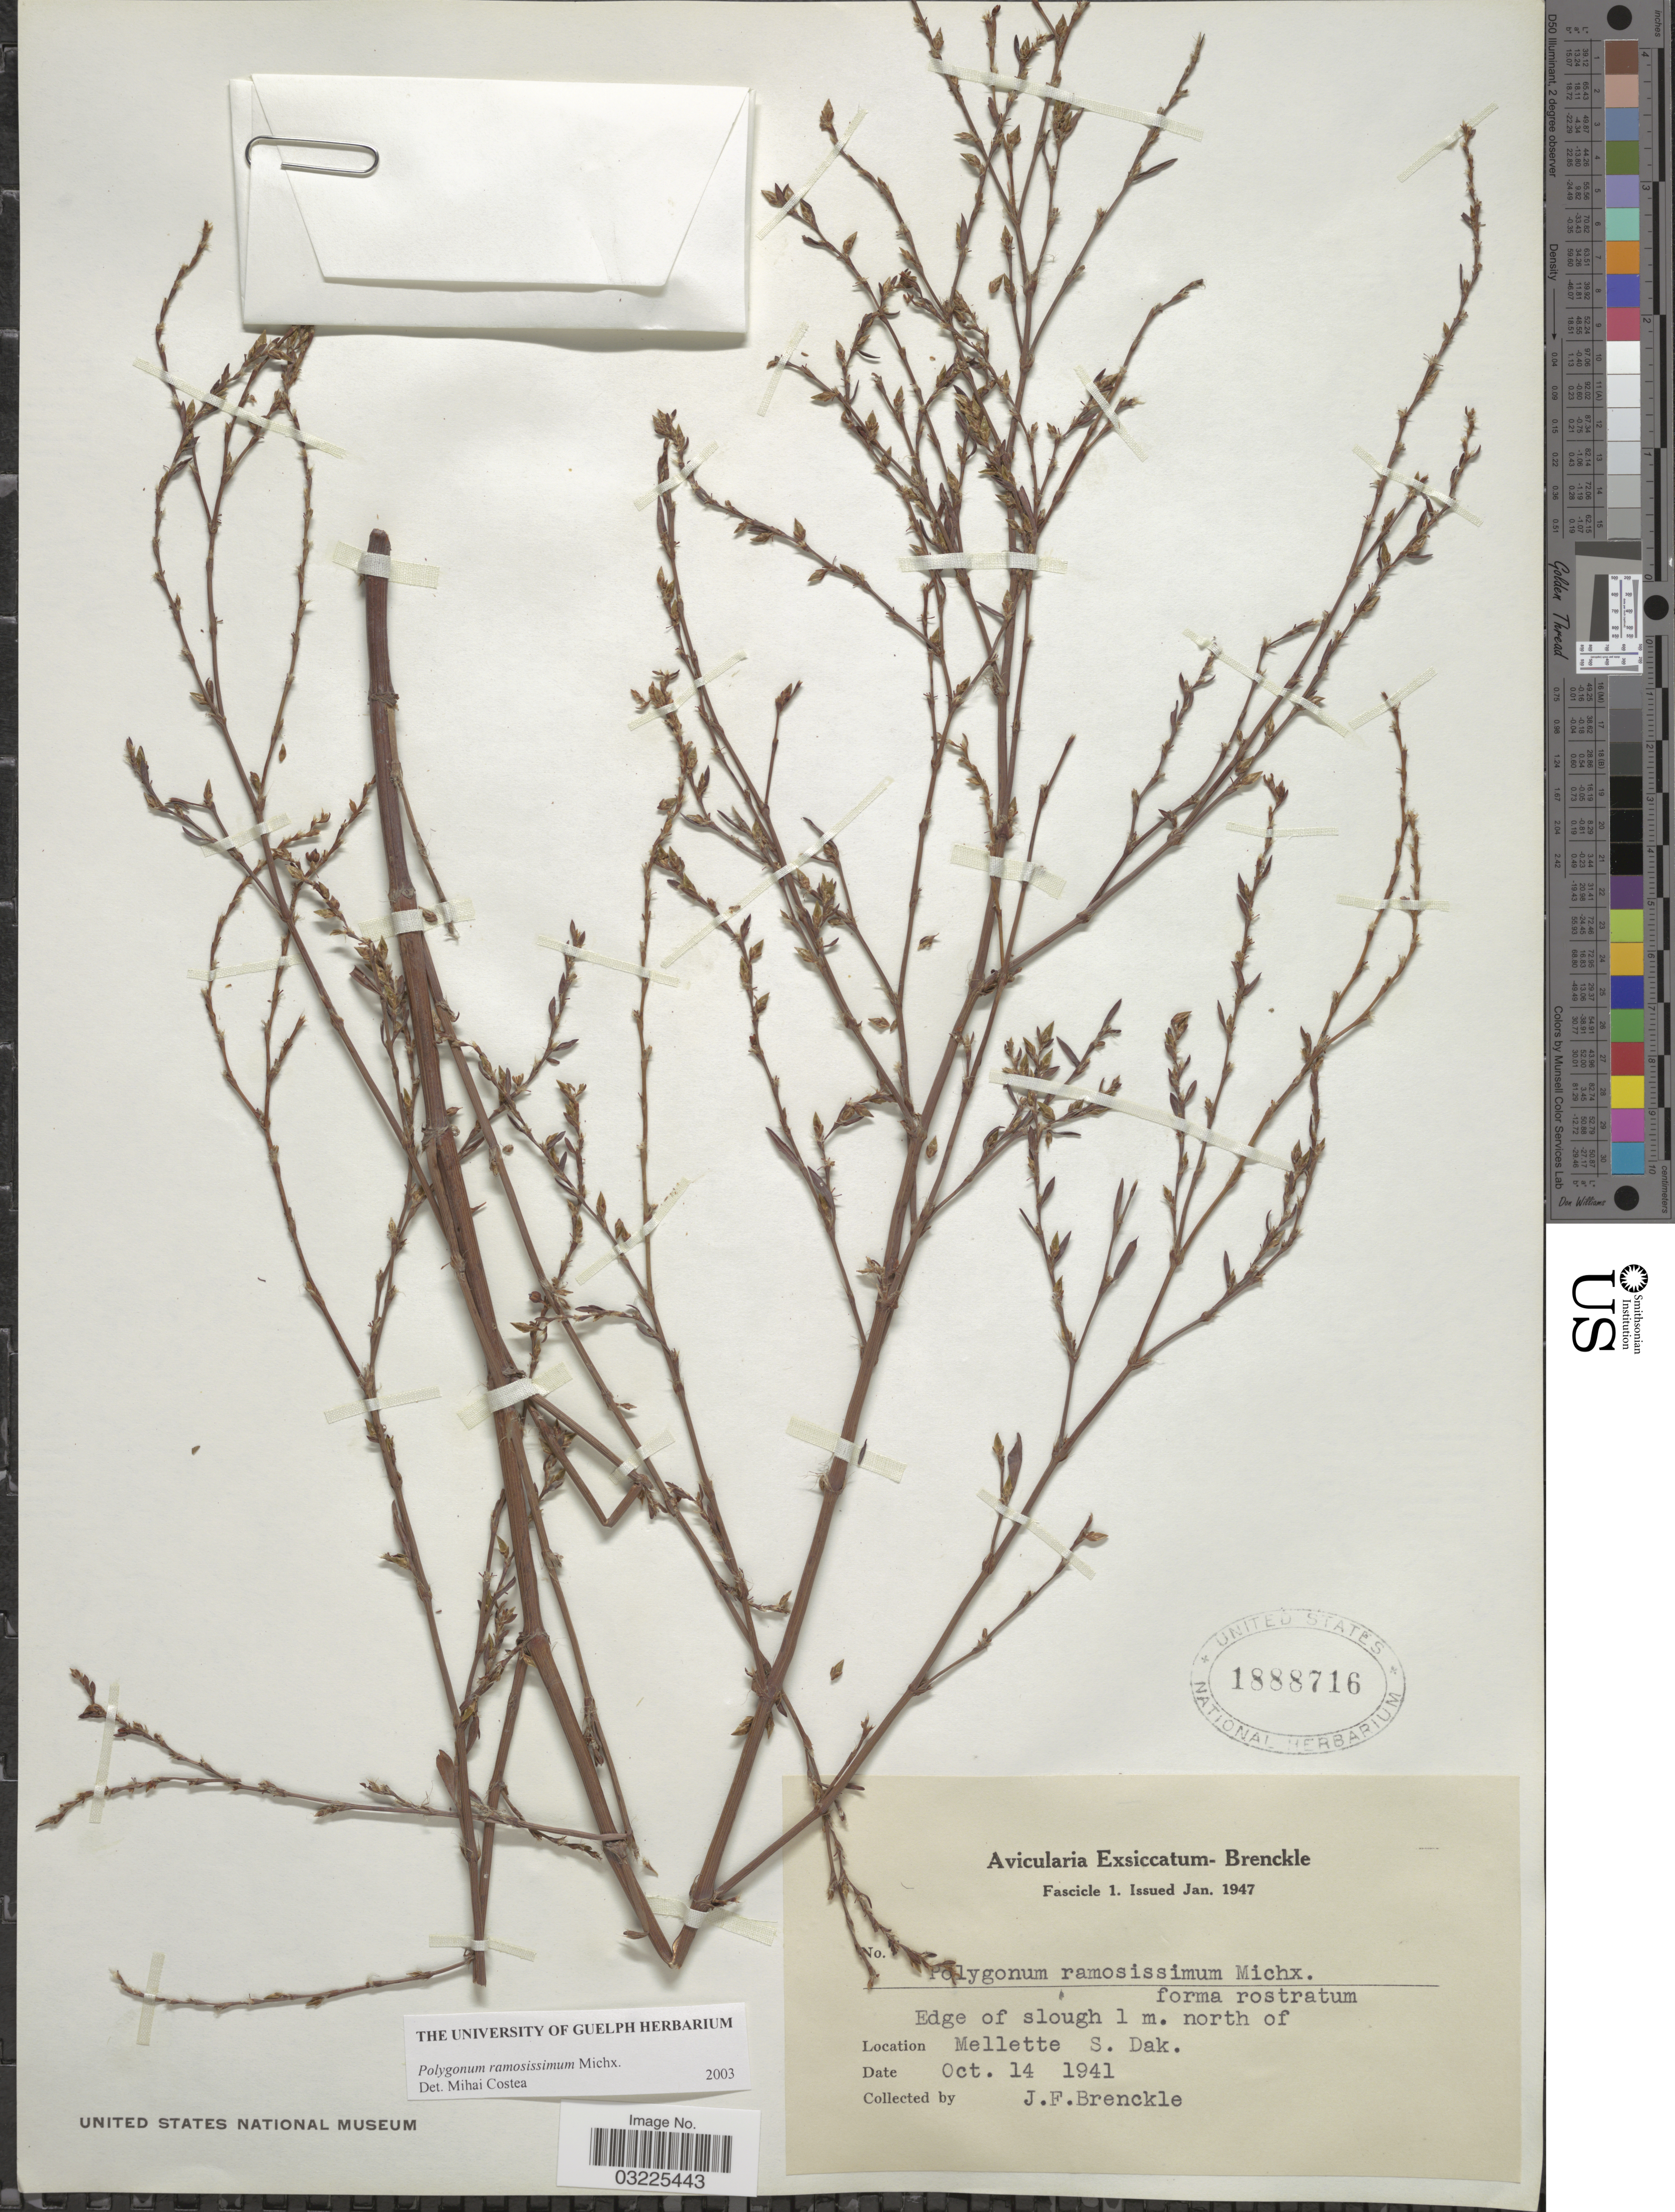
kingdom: Plantae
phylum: Tracheophyta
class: Magnoliopsida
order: Caryophyllales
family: Polygonaceae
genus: Polygonum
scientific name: Polygonum ramosissimum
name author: Michx.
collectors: J. Brenckle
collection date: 1941-10-14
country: United States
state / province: South Dakota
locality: Edge of slough 1 m. north of Mellette S. Dak.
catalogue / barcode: US 1888716